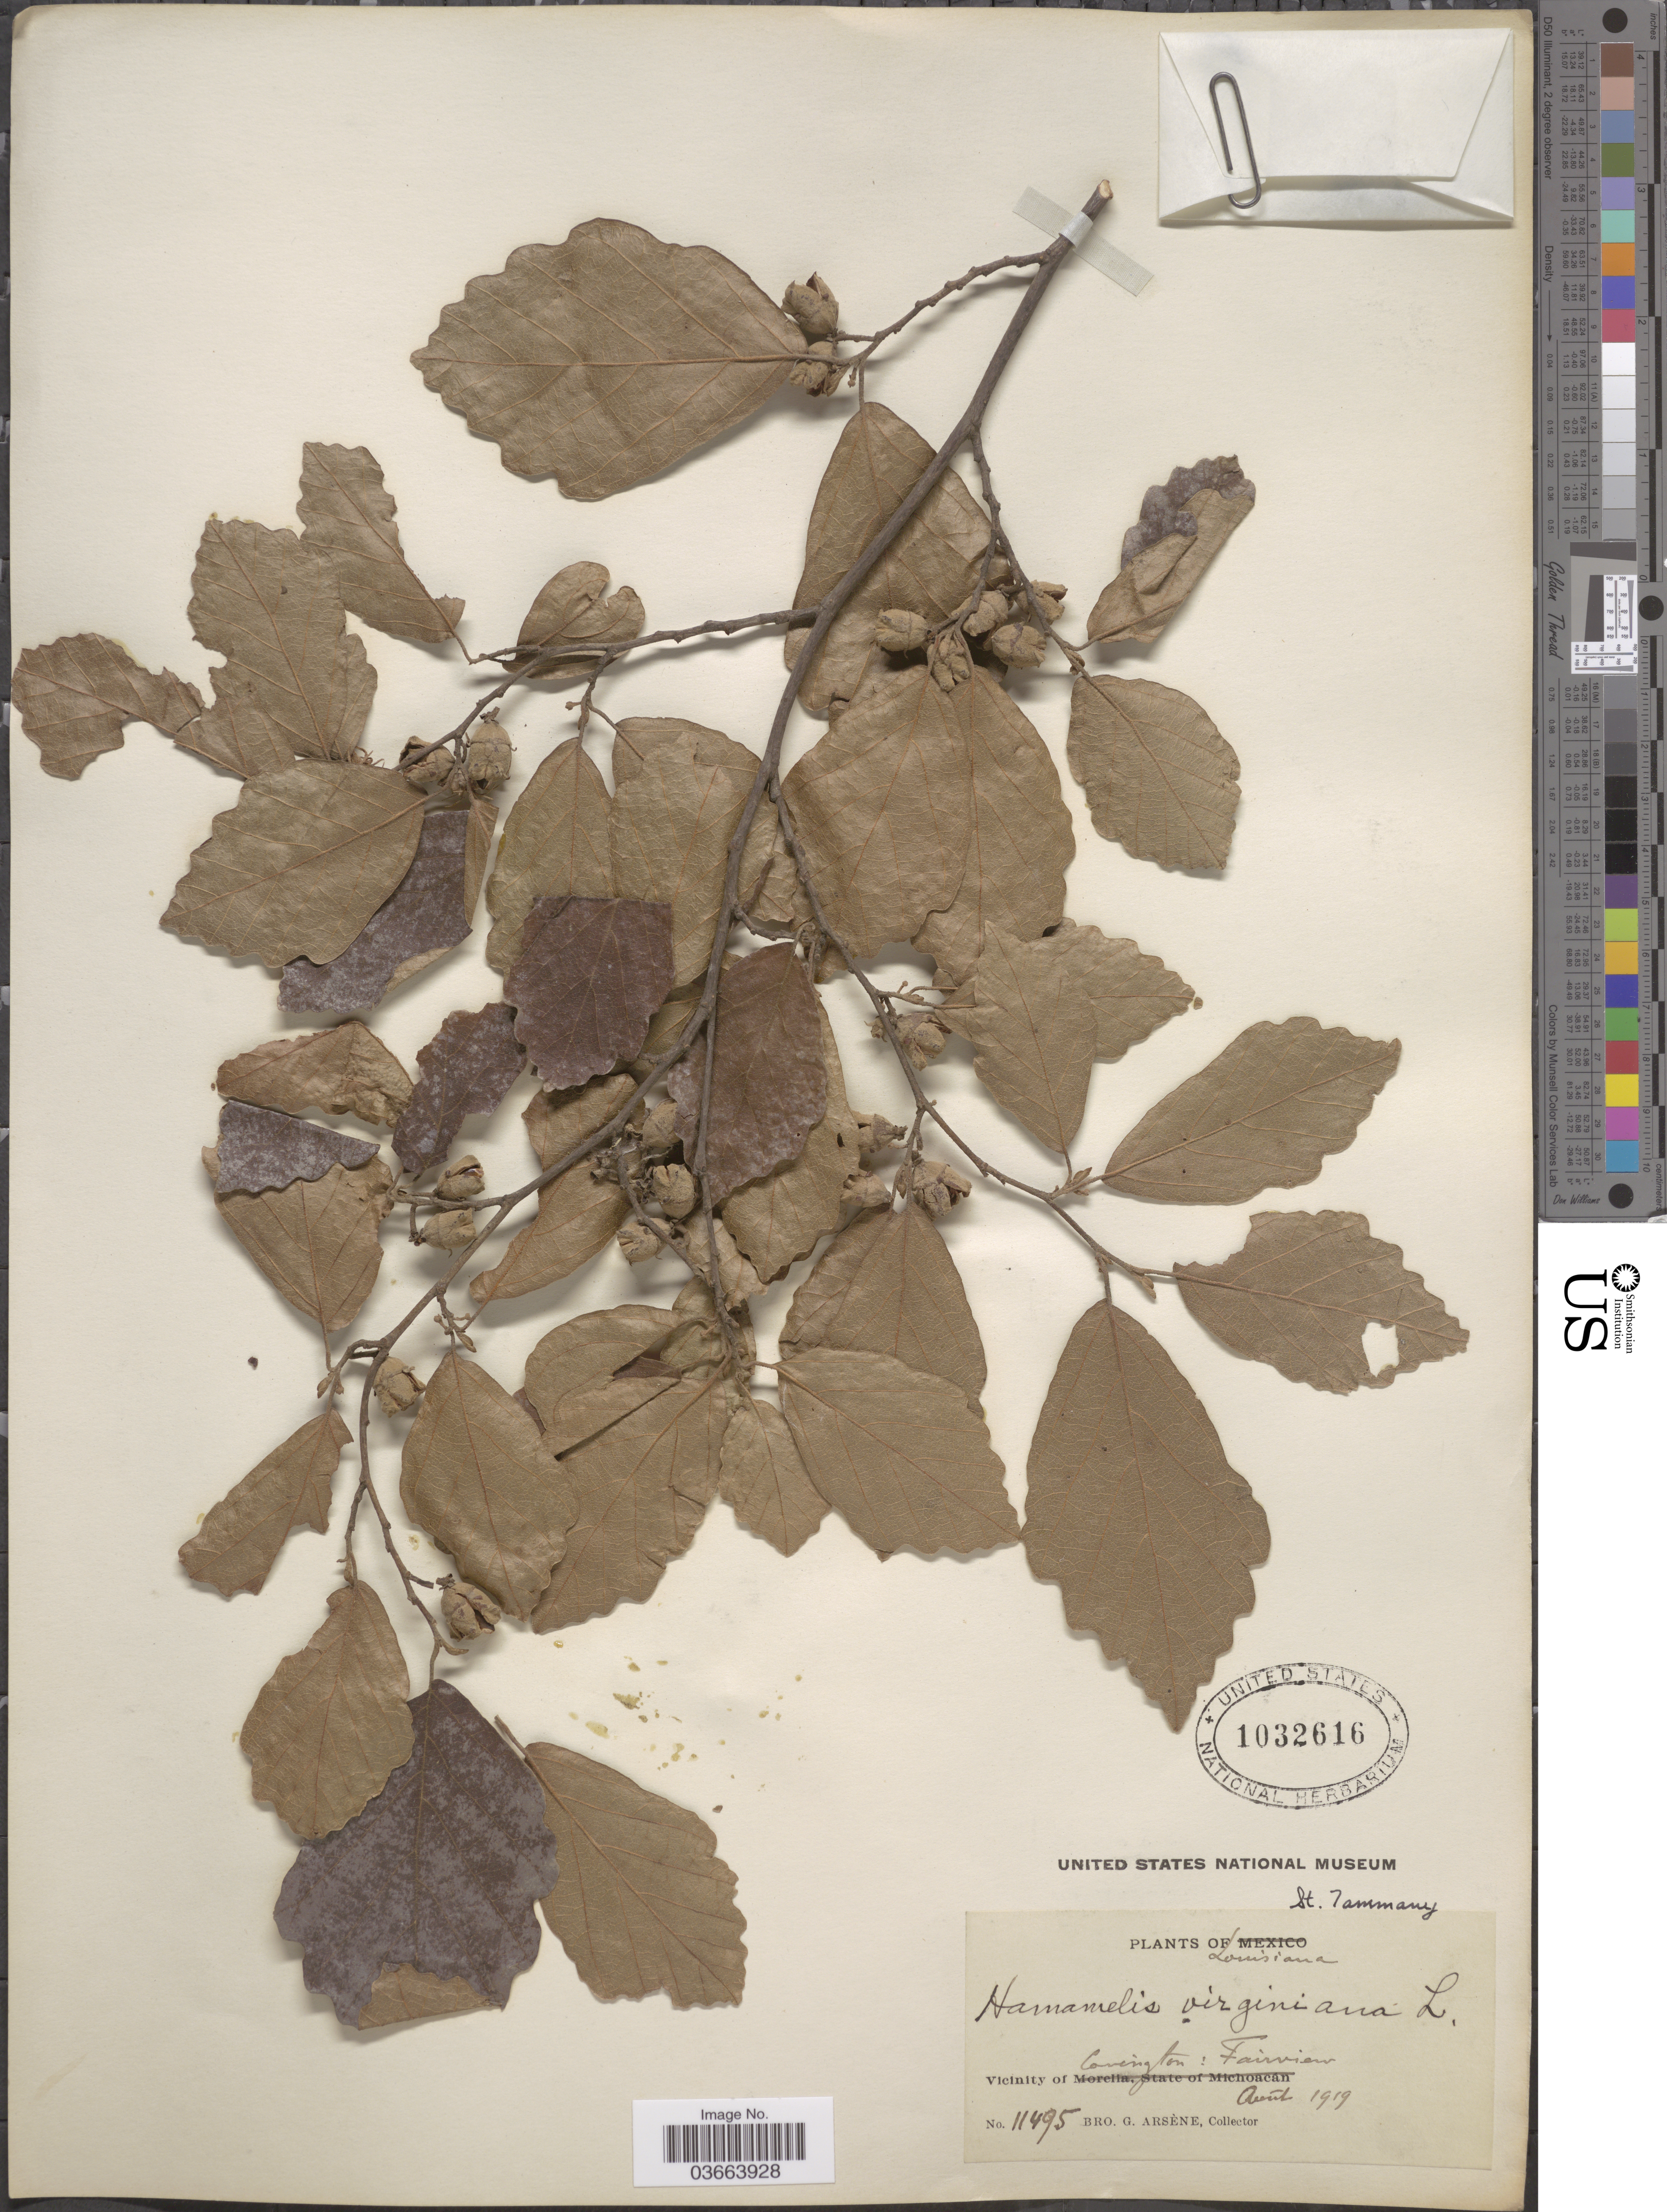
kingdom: Plantae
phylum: Tracheophyta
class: Magnoliopsida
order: Saxifragales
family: Hamamelidaceae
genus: Hamamelis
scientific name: Hamamelis virginiana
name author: L.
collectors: Bro. G. Arsène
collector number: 11495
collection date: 1919-08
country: United States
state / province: Louisiana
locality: Vicinity of Covington: Fairview. St. Tammany.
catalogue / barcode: US 1032616